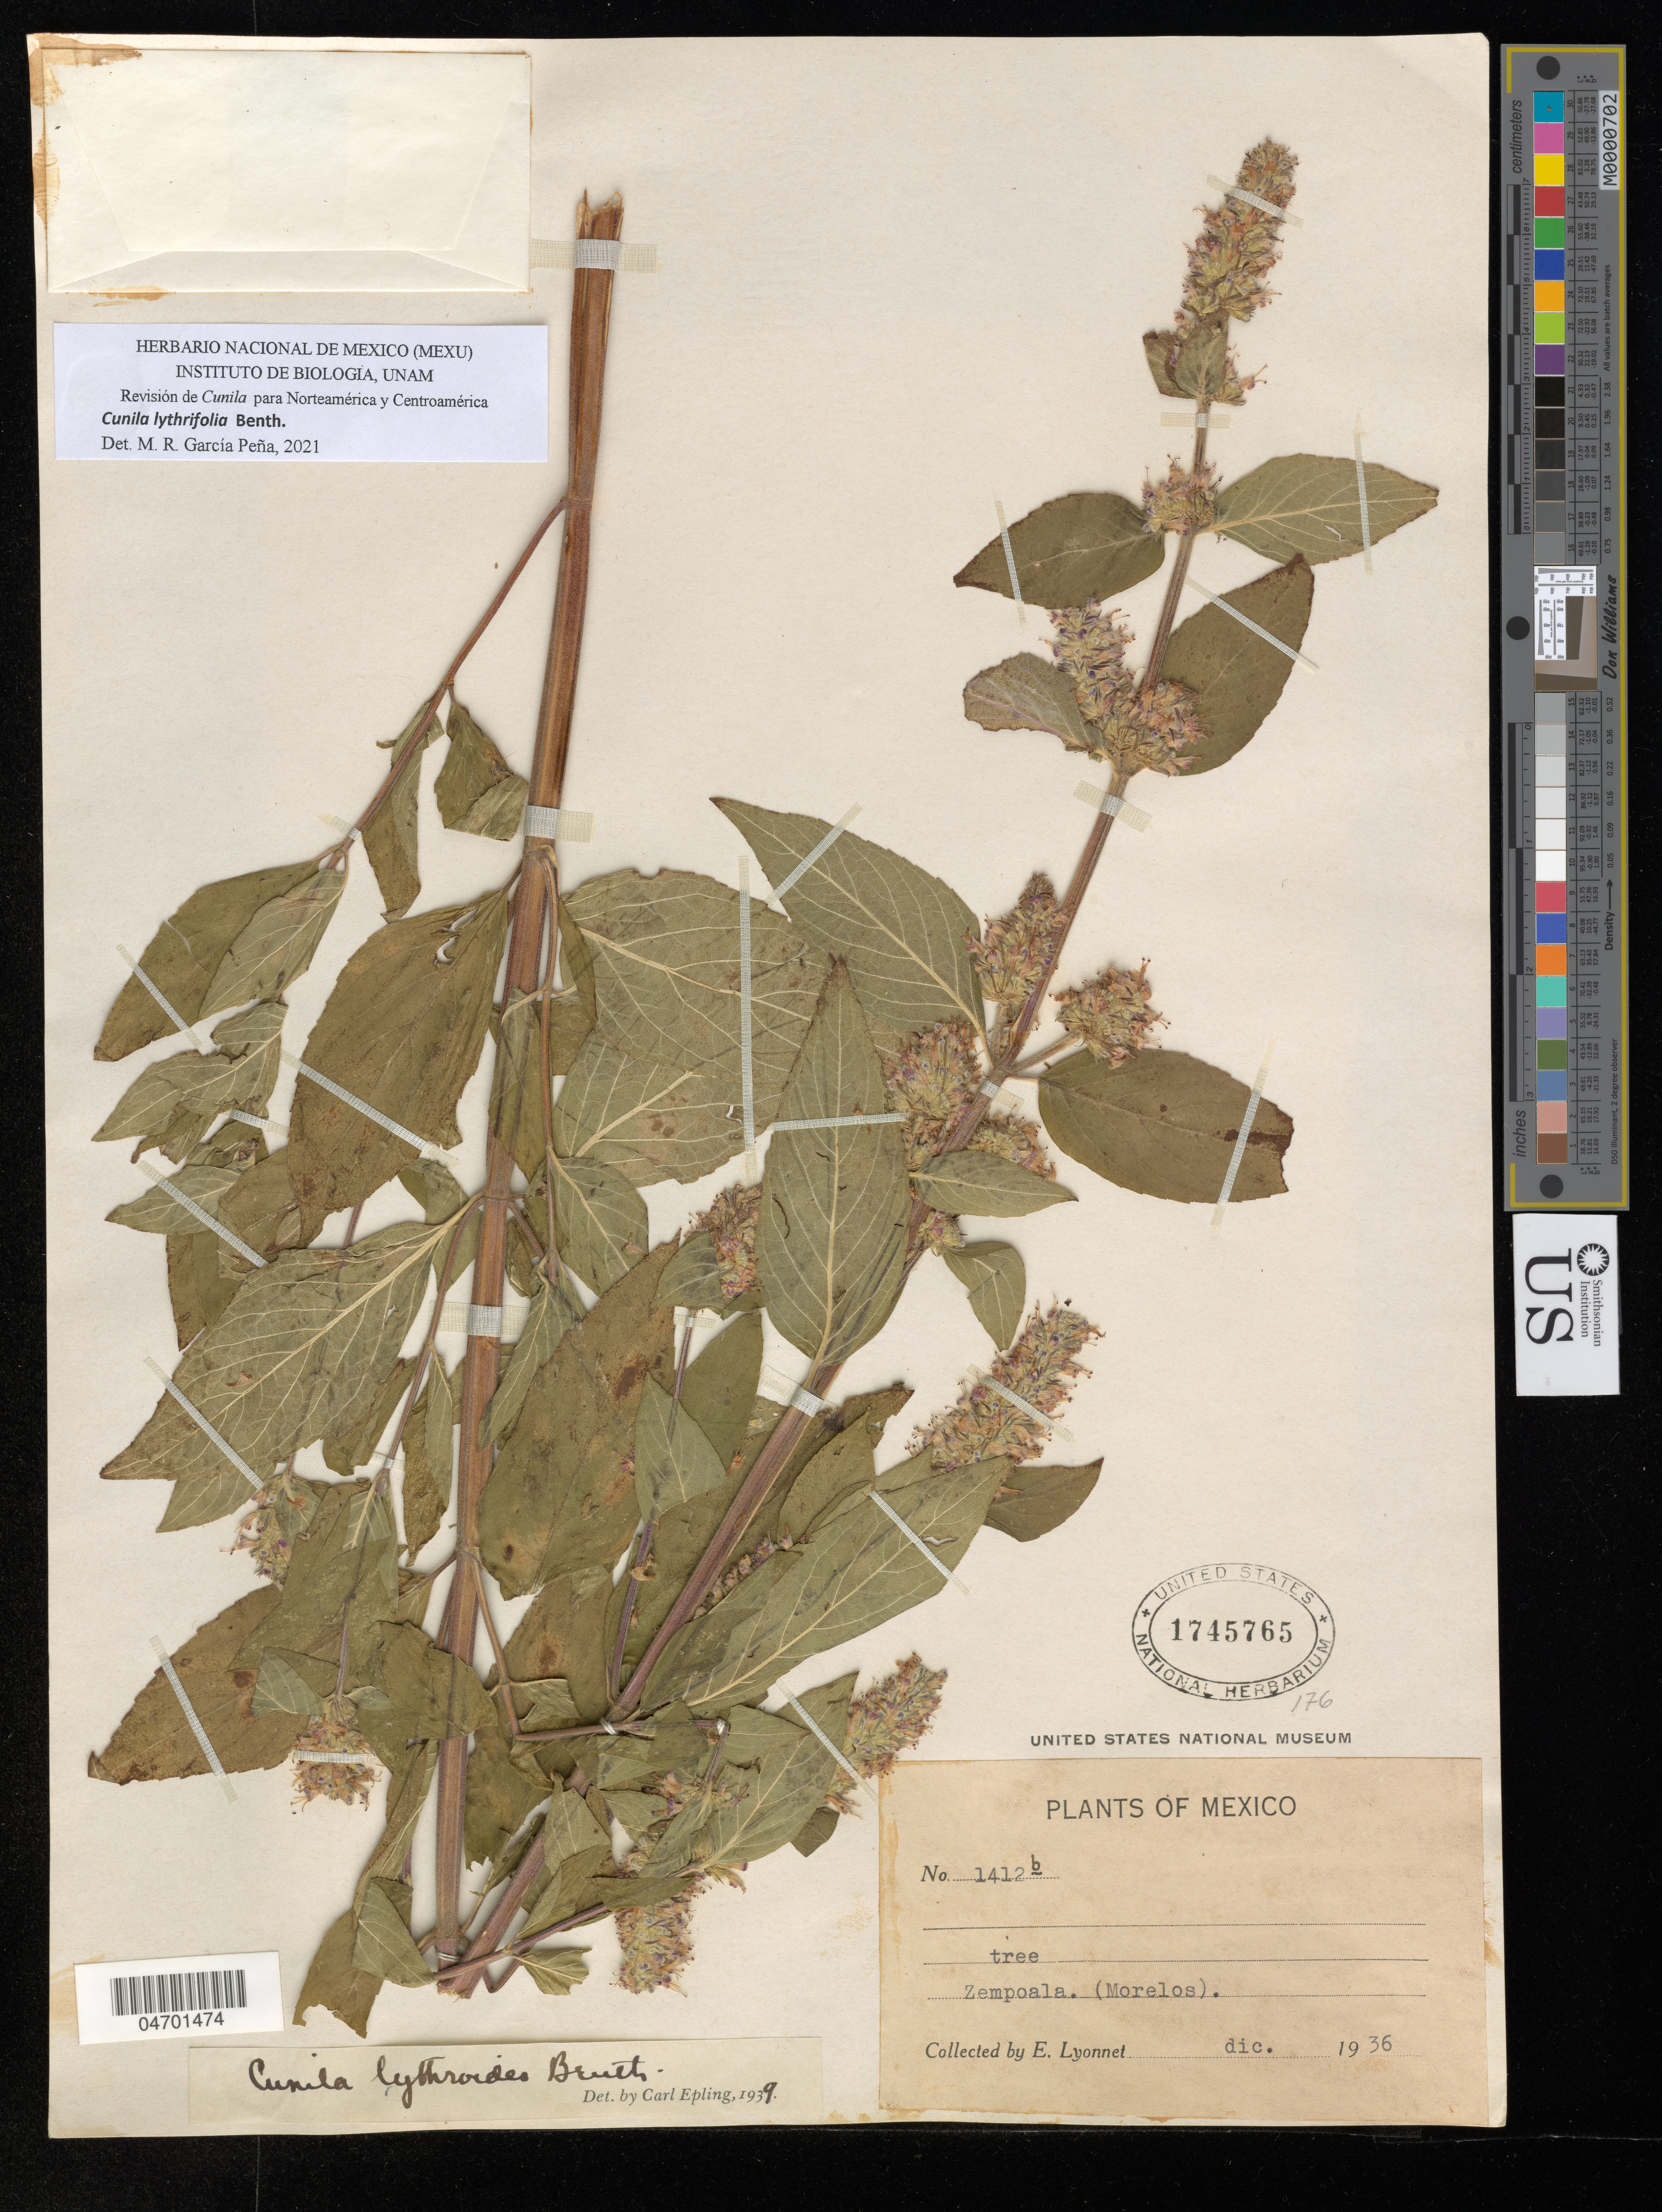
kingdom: Plantae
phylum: Tracheophyta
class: Magnoliopsida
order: Lamiales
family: Lamiaceae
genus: Cunila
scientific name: Cunila lythrifolia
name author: Benth.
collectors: E. Lyonnet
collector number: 1412b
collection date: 1936-12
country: Mexico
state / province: Morelos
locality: Zempoala.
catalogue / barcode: US 1745765